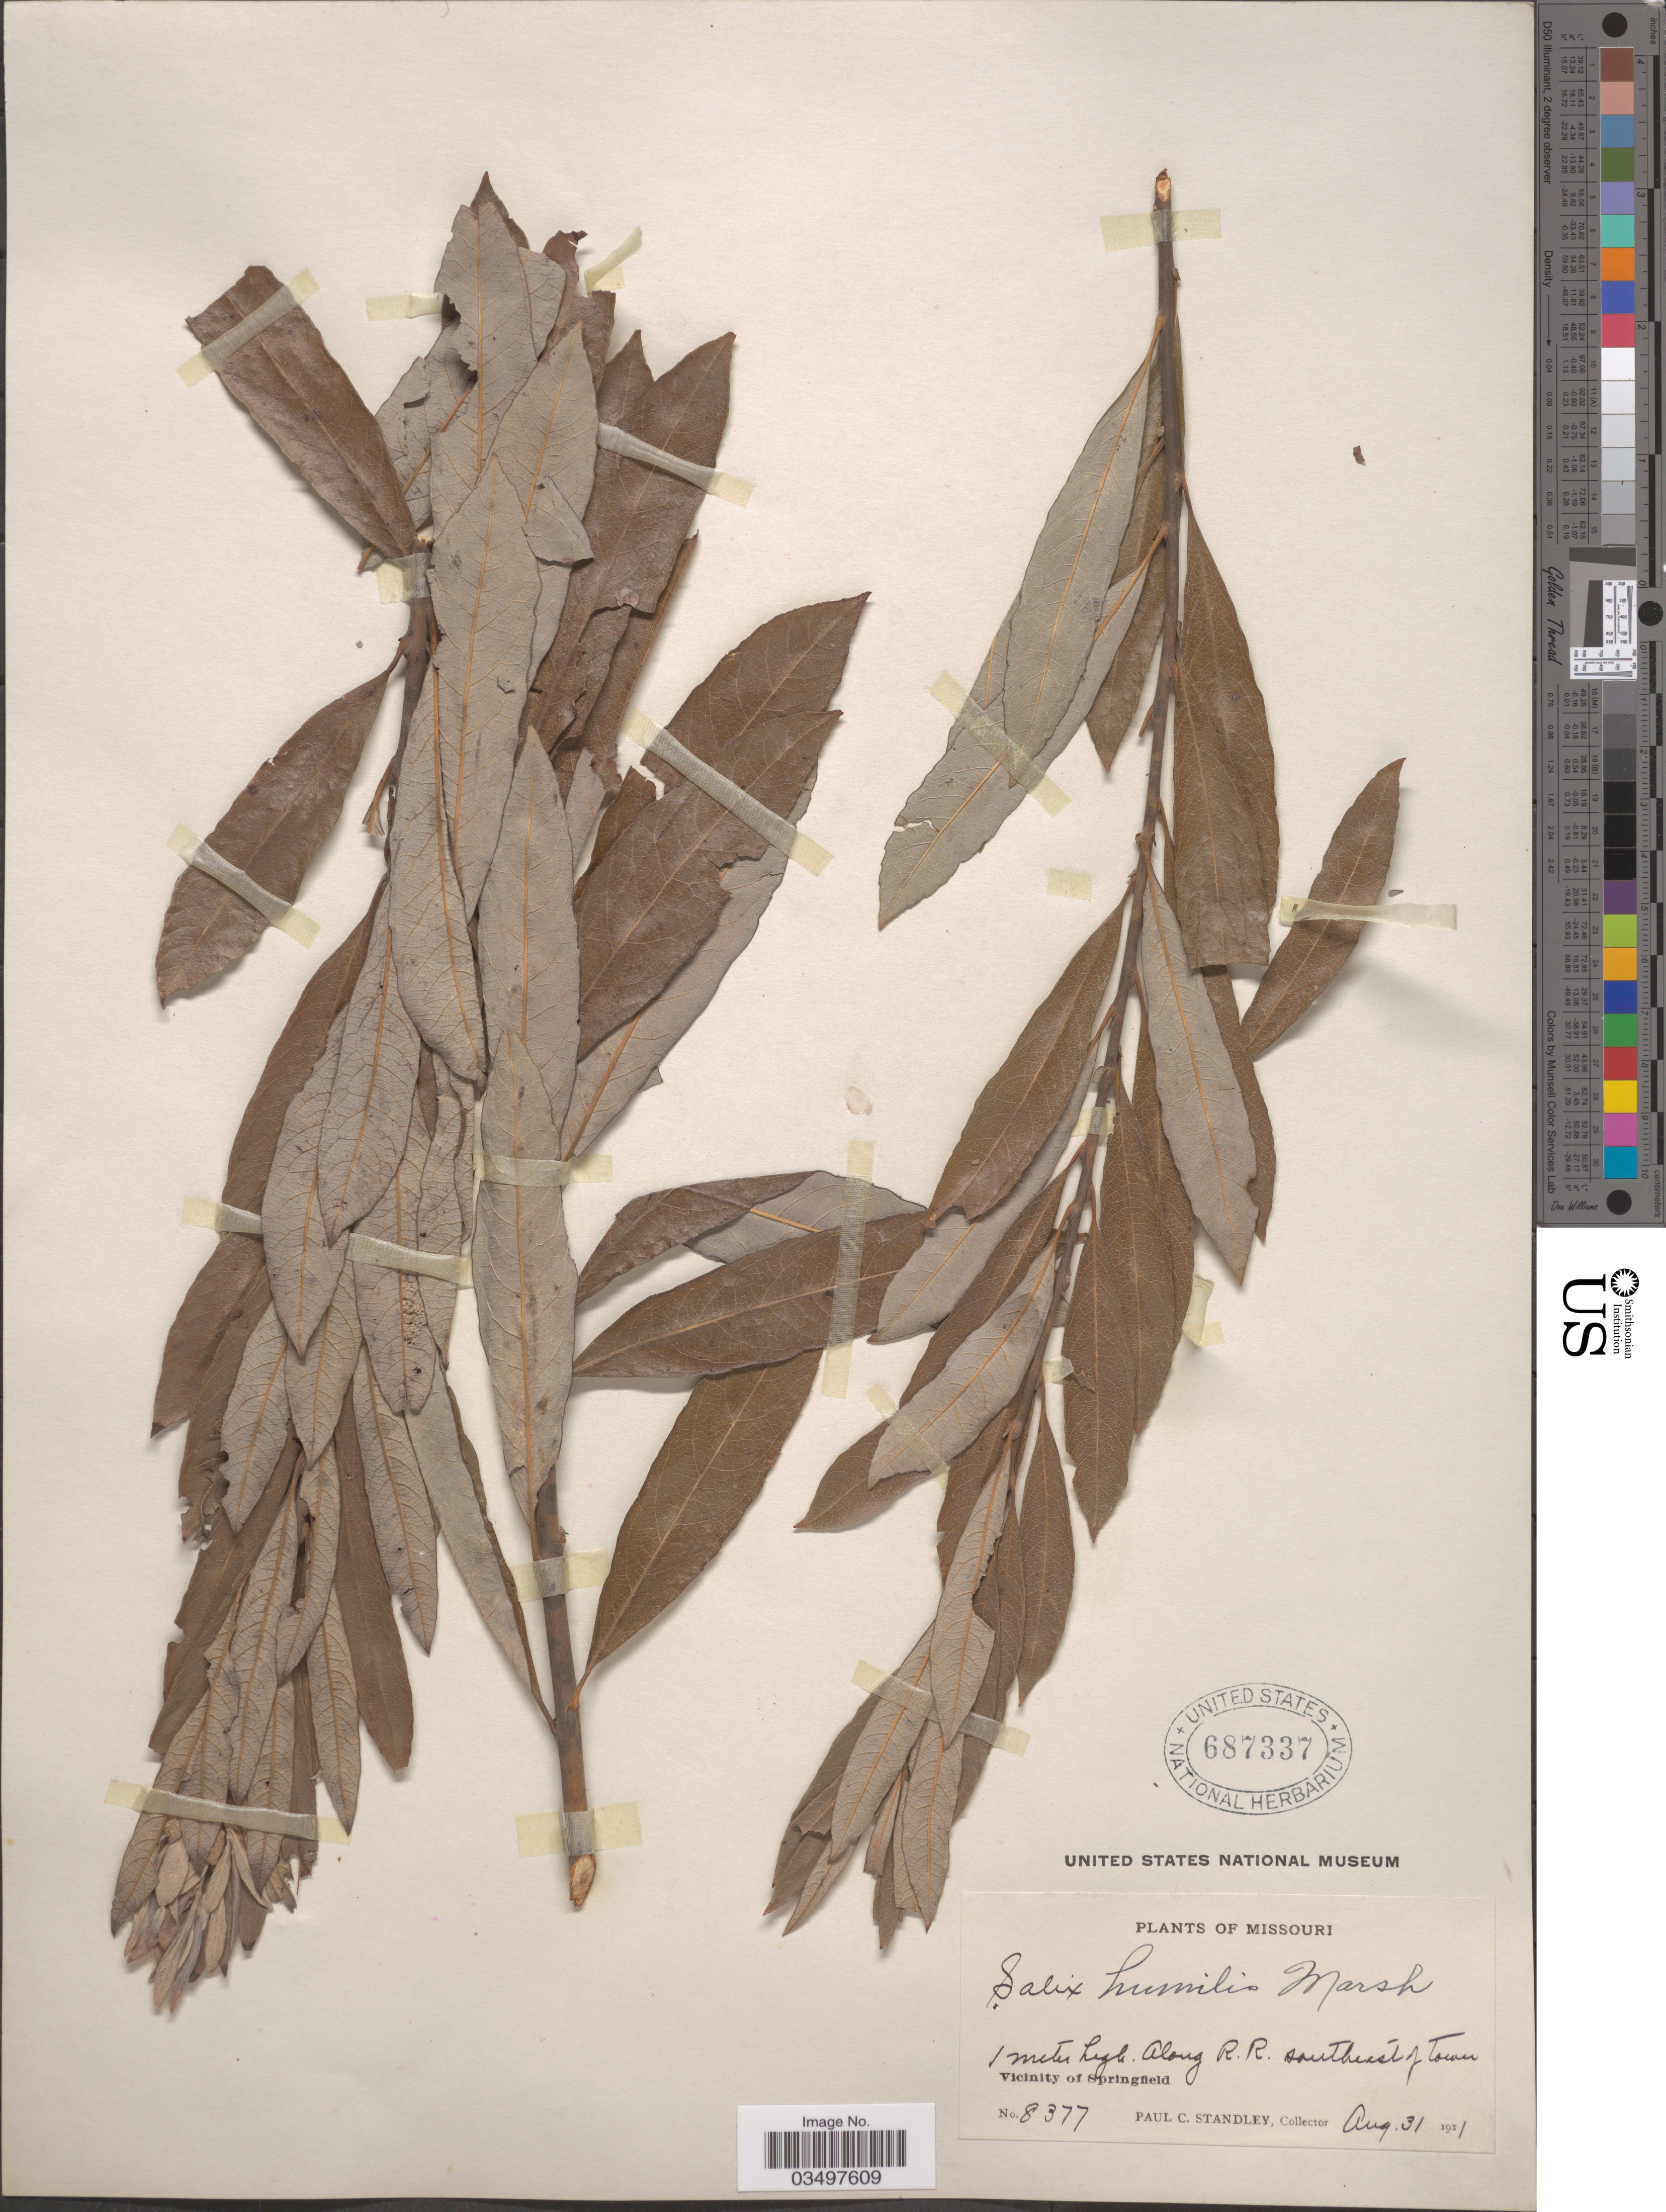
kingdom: Plantae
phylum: Tracheophyta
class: Magnoliopsida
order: Malpighiales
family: Salicaceae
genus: Salix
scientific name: Salix humilis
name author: Marshall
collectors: P. C. Standley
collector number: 8377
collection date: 1911-08-31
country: United States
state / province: Missouri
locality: Along R. R. southeast of Town. Vicinity of Springfield.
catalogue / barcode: US 687337